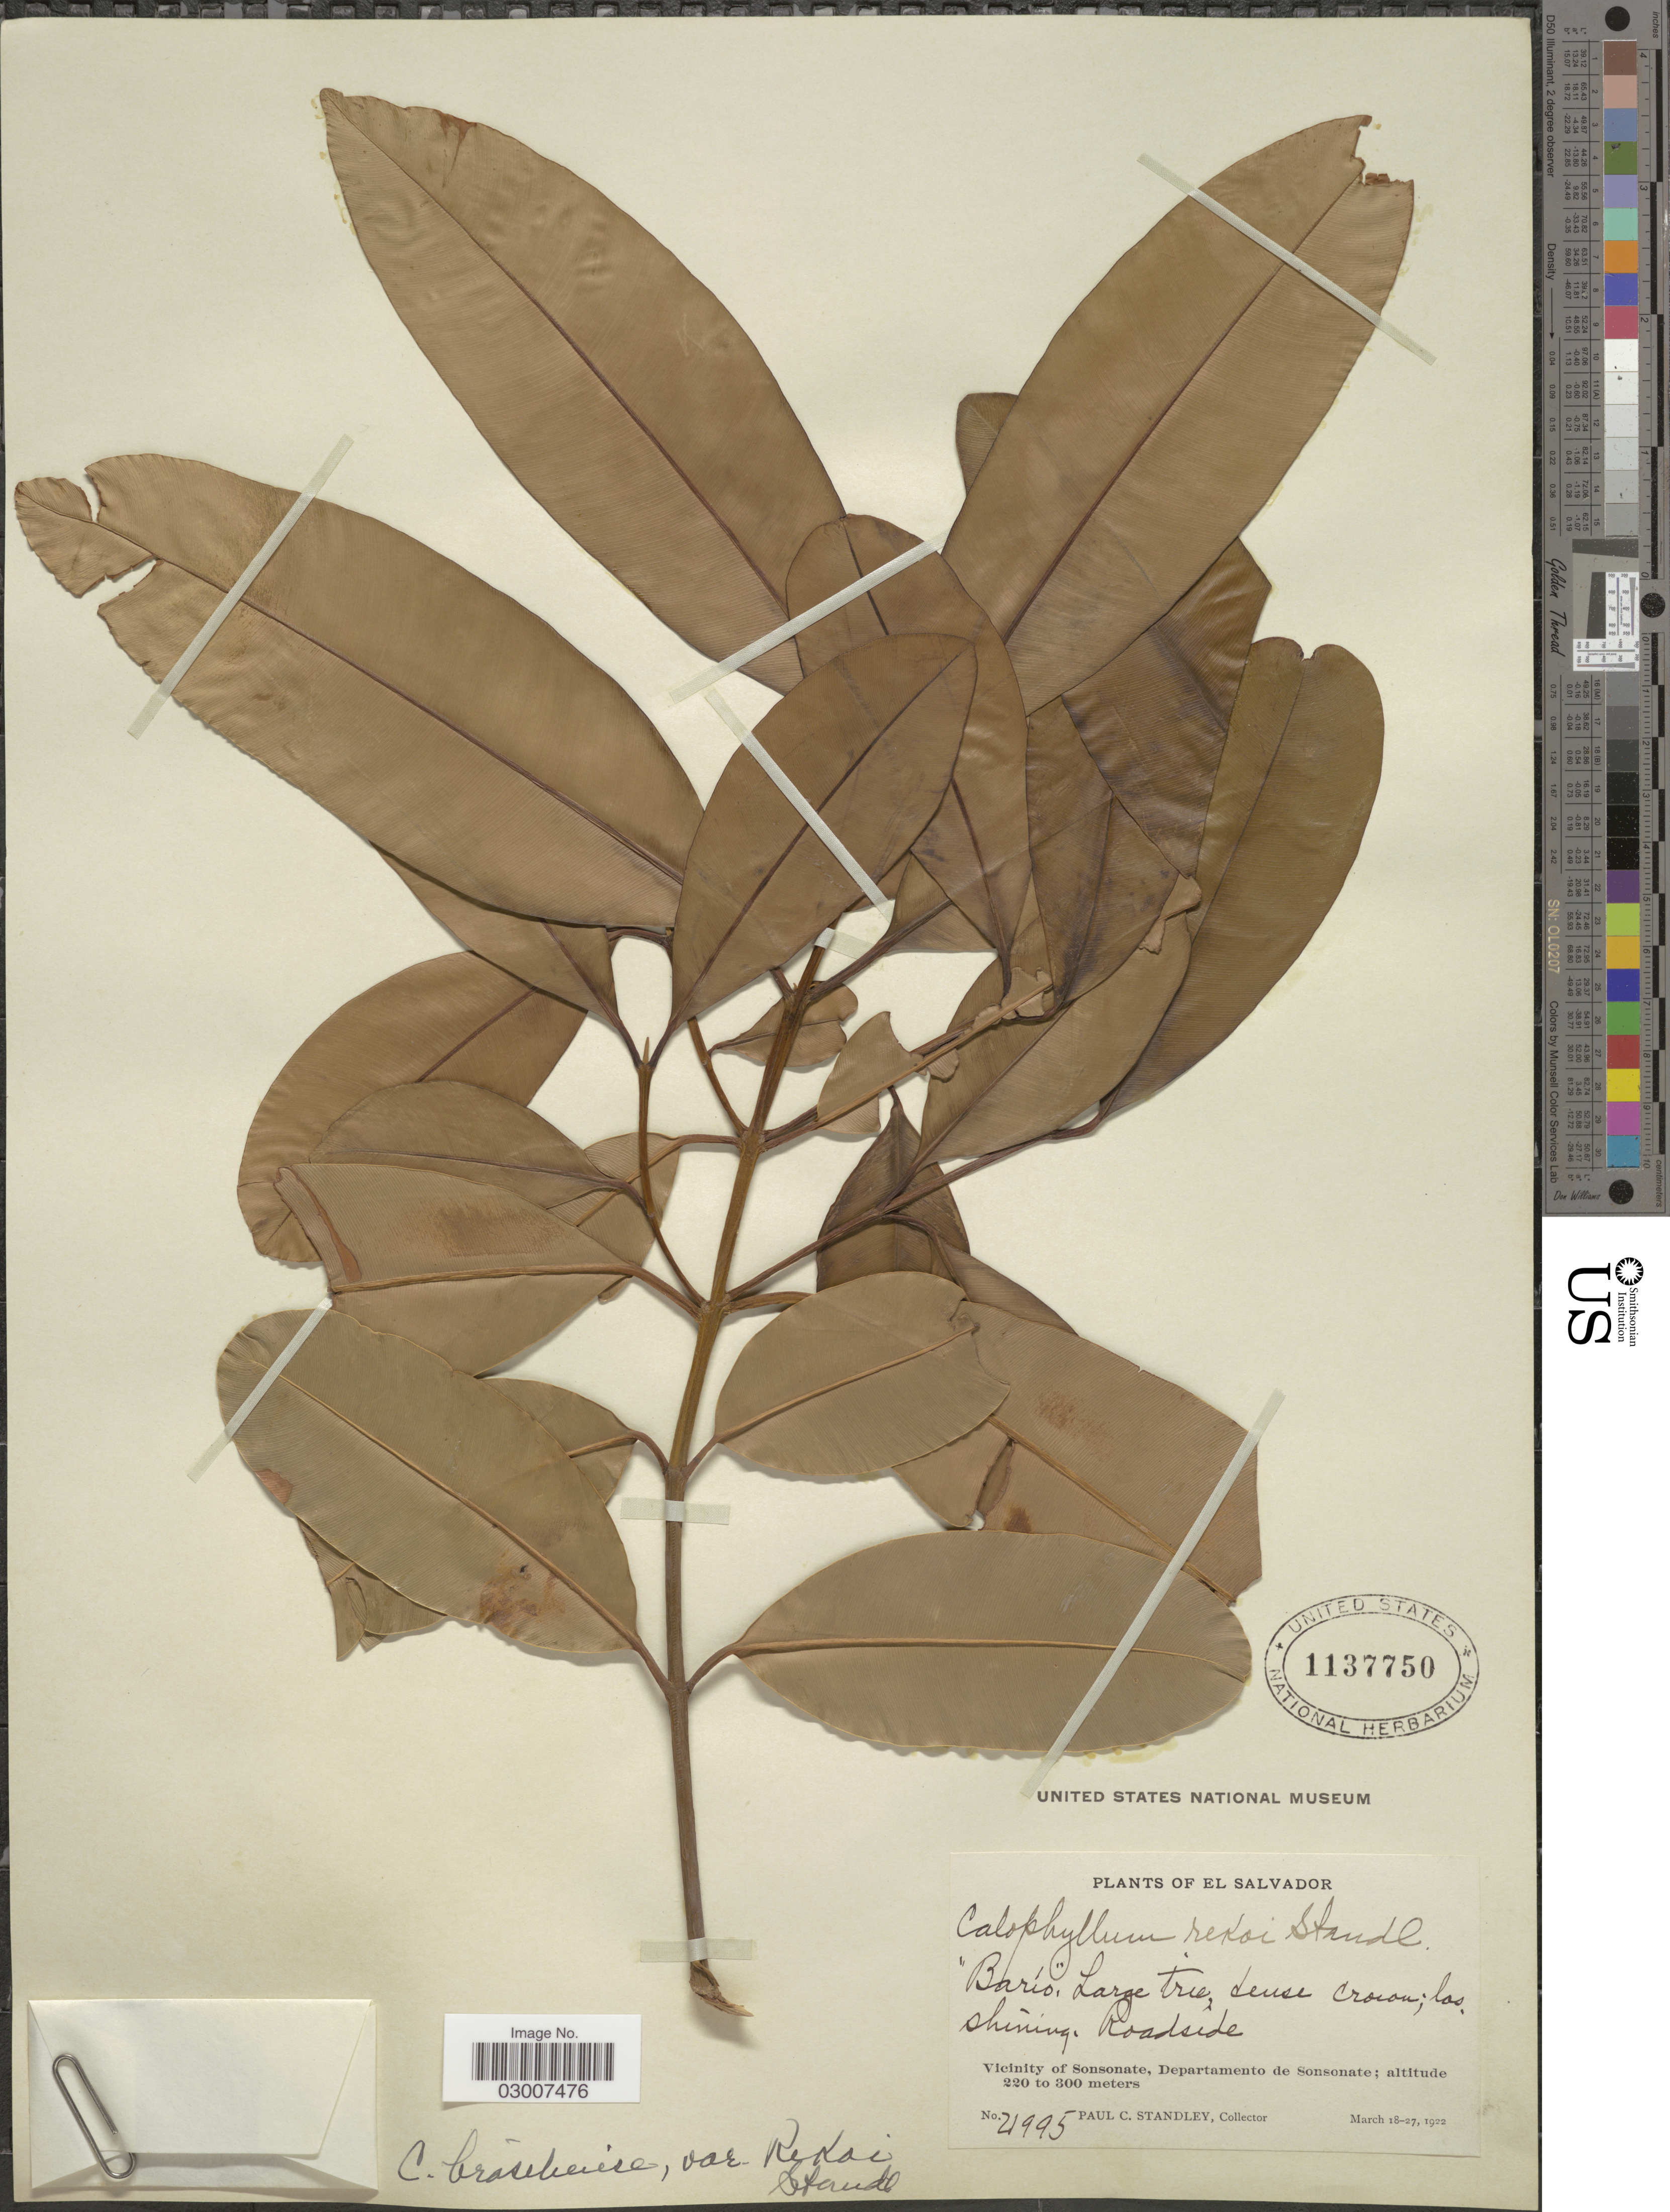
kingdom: Plantae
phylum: Tracheophyta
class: Magnoliopsida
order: Malpighiales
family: Calophyllaceae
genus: Calophyllum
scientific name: Calophyllum brasiliense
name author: Cambess.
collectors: P. C. Standley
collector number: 21995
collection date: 1922-03-18/1922-03-27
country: El Salvador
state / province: Sonsonate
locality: Vicinity of Sonsonate, Departamento de Sonsonate.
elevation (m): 220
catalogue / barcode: US 1137750